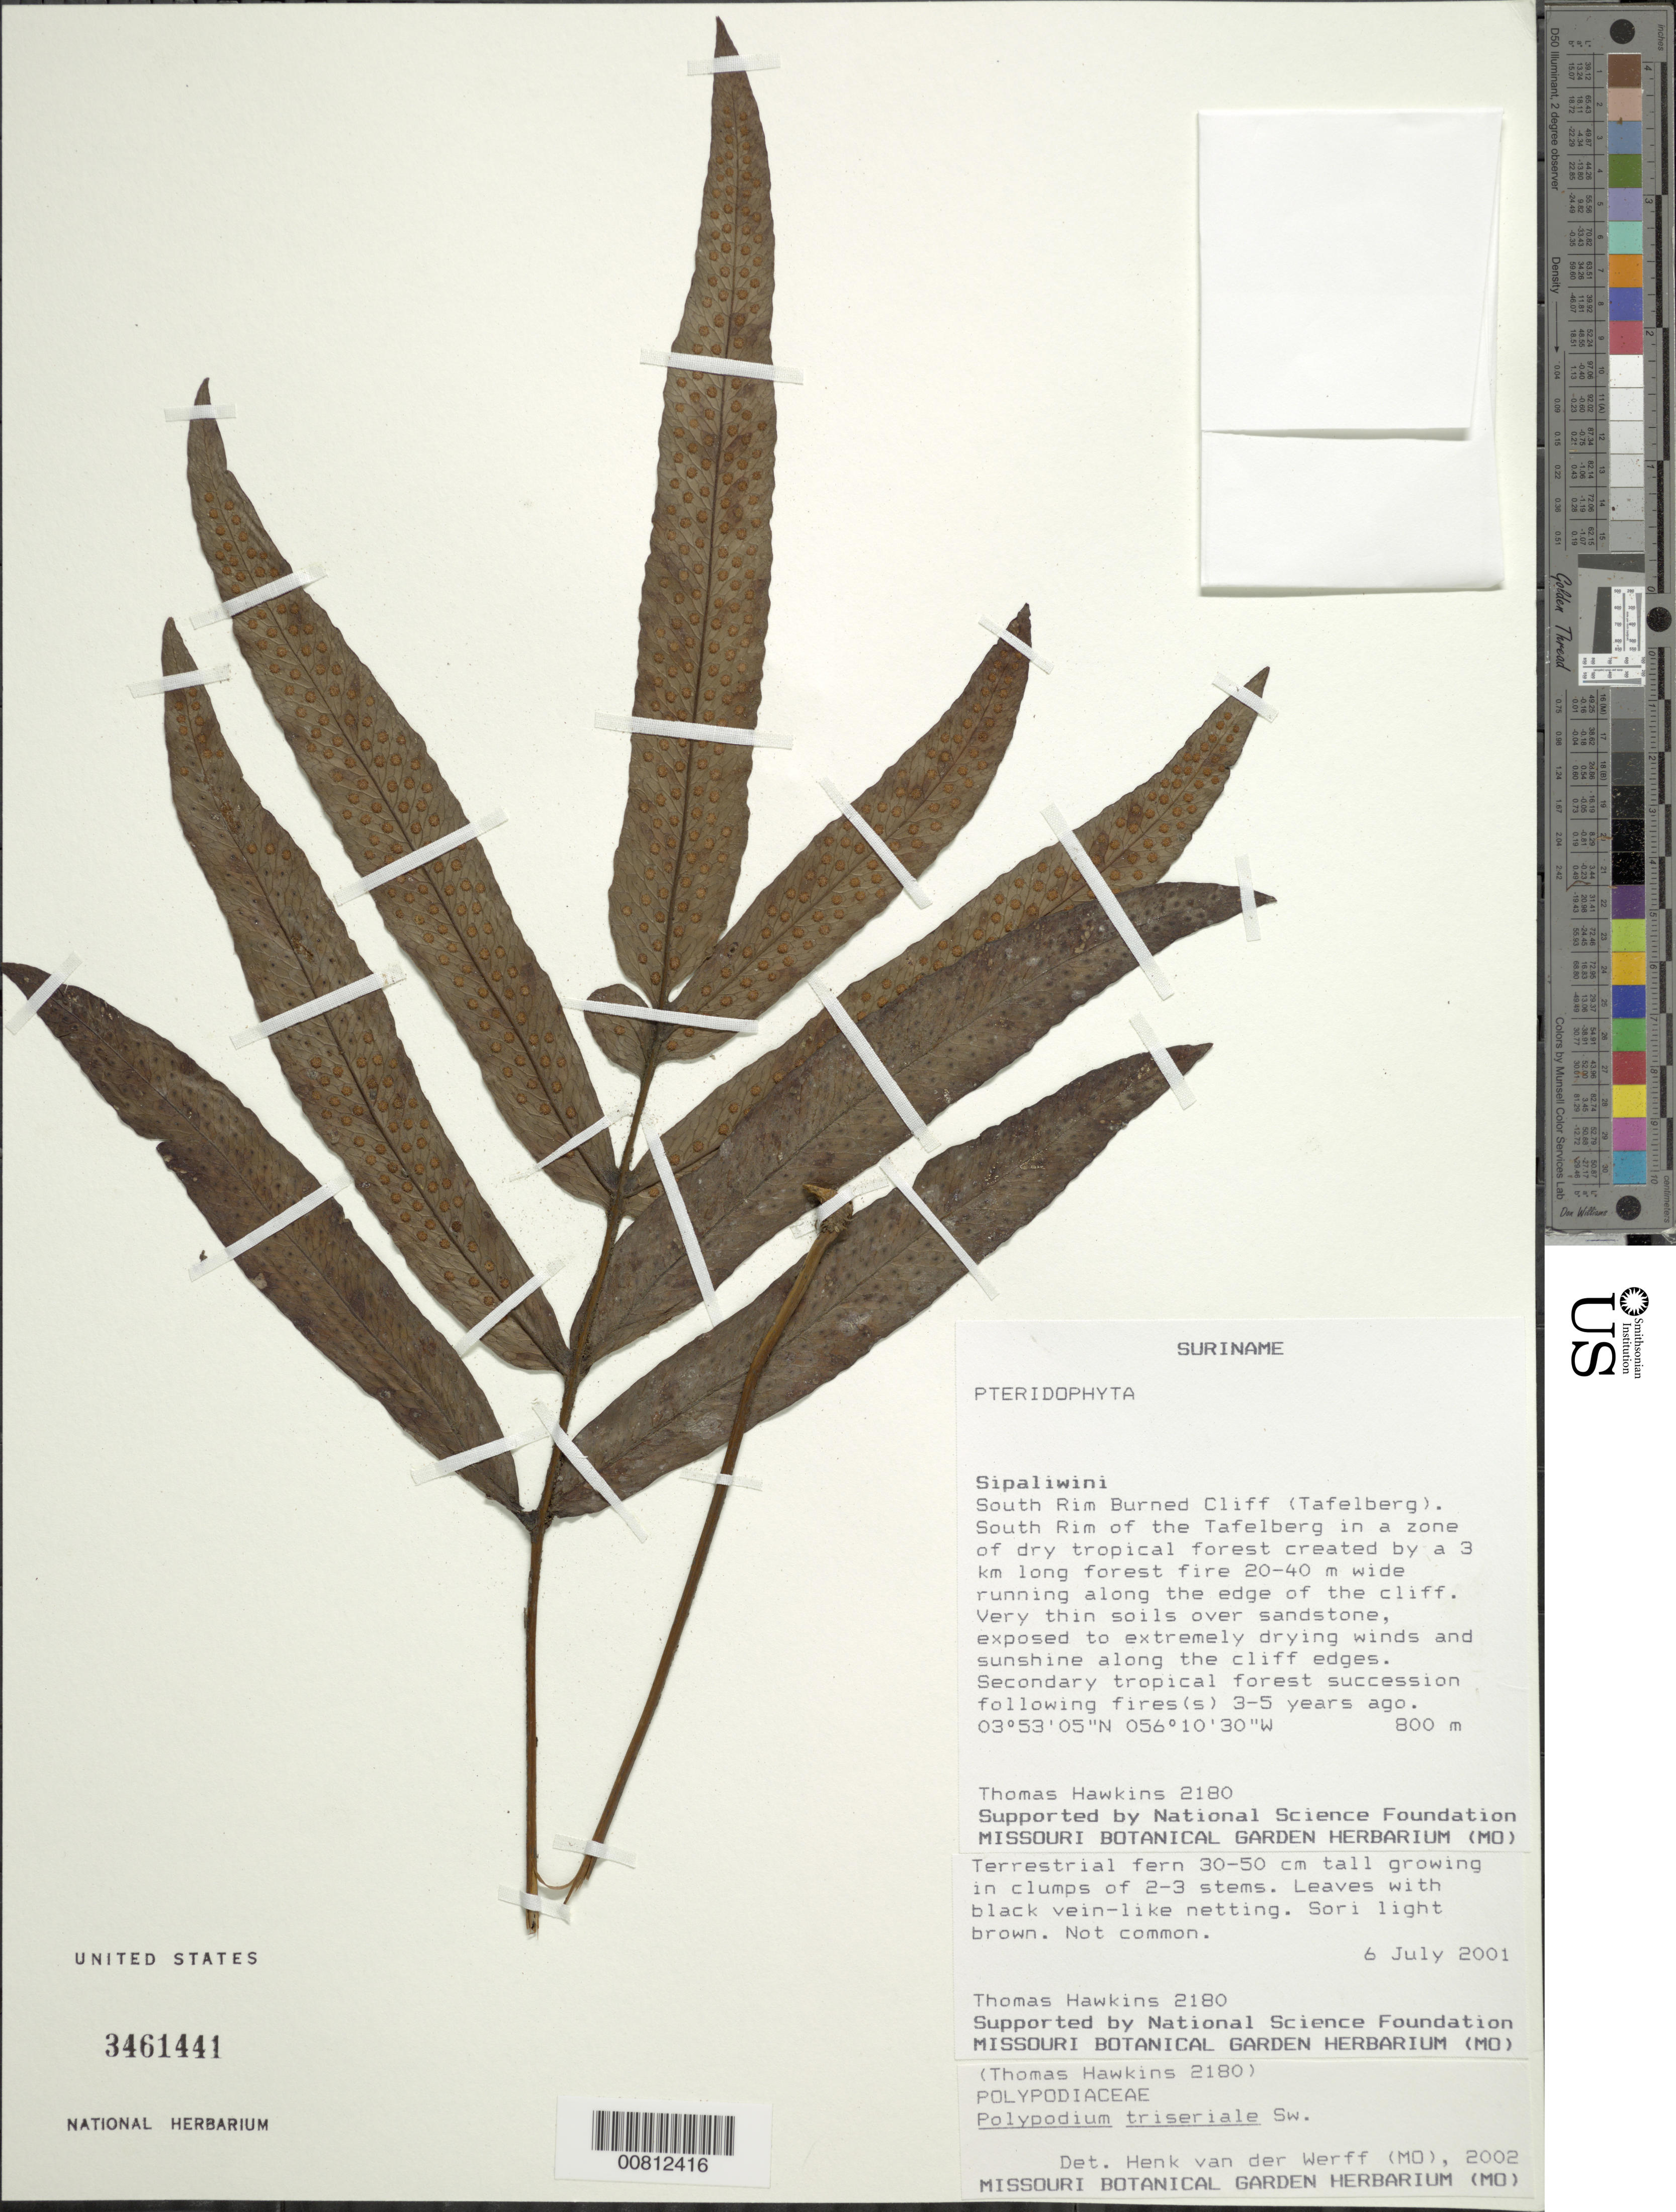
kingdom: Plantae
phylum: Tracheophyta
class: Polypodiopsida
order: Polypodiales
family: Polypodiaceae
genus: Serpocaulon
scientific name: Serpocaulon triseriale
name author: (Sw.) A.R. Sm.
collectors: T. Hawkins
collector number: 2180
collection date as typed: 6-Jul-01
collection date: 2001-07-06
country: Suriname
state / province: Sipaliwini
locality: Tafelberg (Table Mountain), South Rim Burned Cliff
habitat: Secondary tropical forest succession following fire(s)3-5 years ago, in a zone of try tropical forest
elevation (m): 800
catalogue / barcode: US 3461441